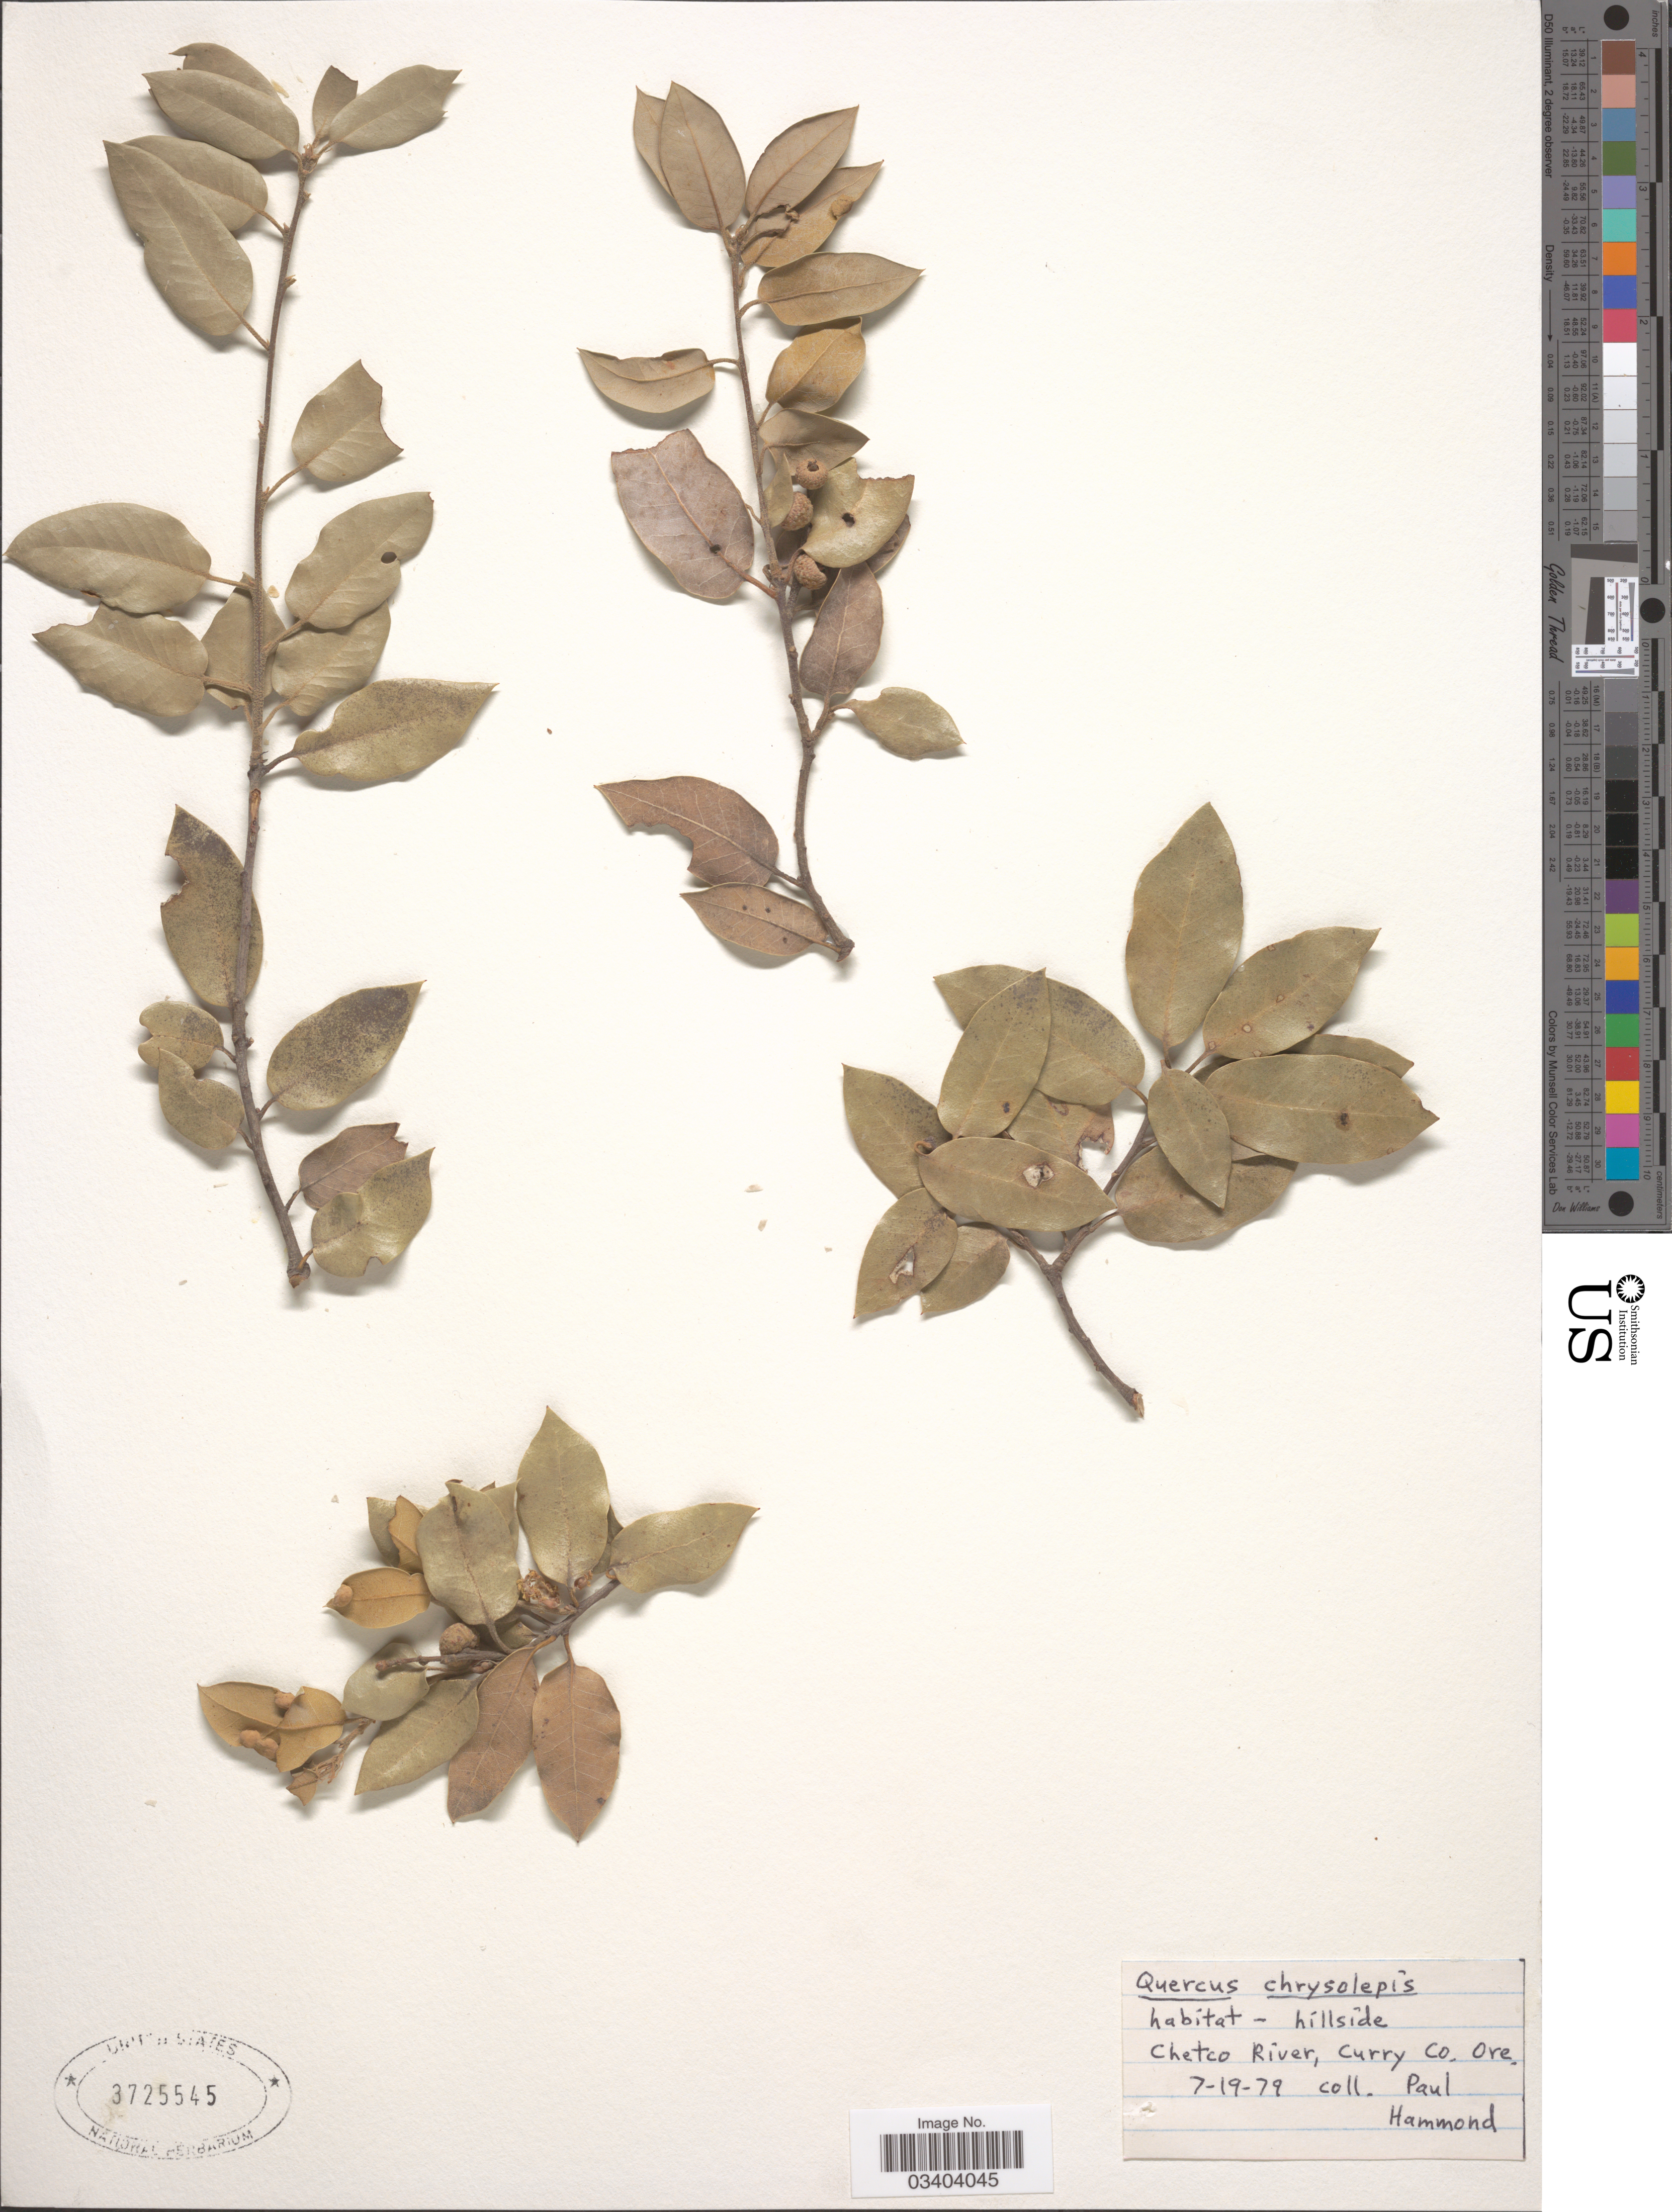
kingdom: Plantae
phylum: Tracheophyta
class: Magnoliopsida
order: Fagales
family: Fagaceae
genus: Quercus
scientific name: Quercus chrysolepis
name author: Liebm.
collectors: P. C. Hammond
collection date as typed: Transcribed d/m/y: 19/7/79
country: United States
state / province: Oregon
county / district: Curry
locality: Chetco River, Curry Co.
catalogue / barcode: US 3725545